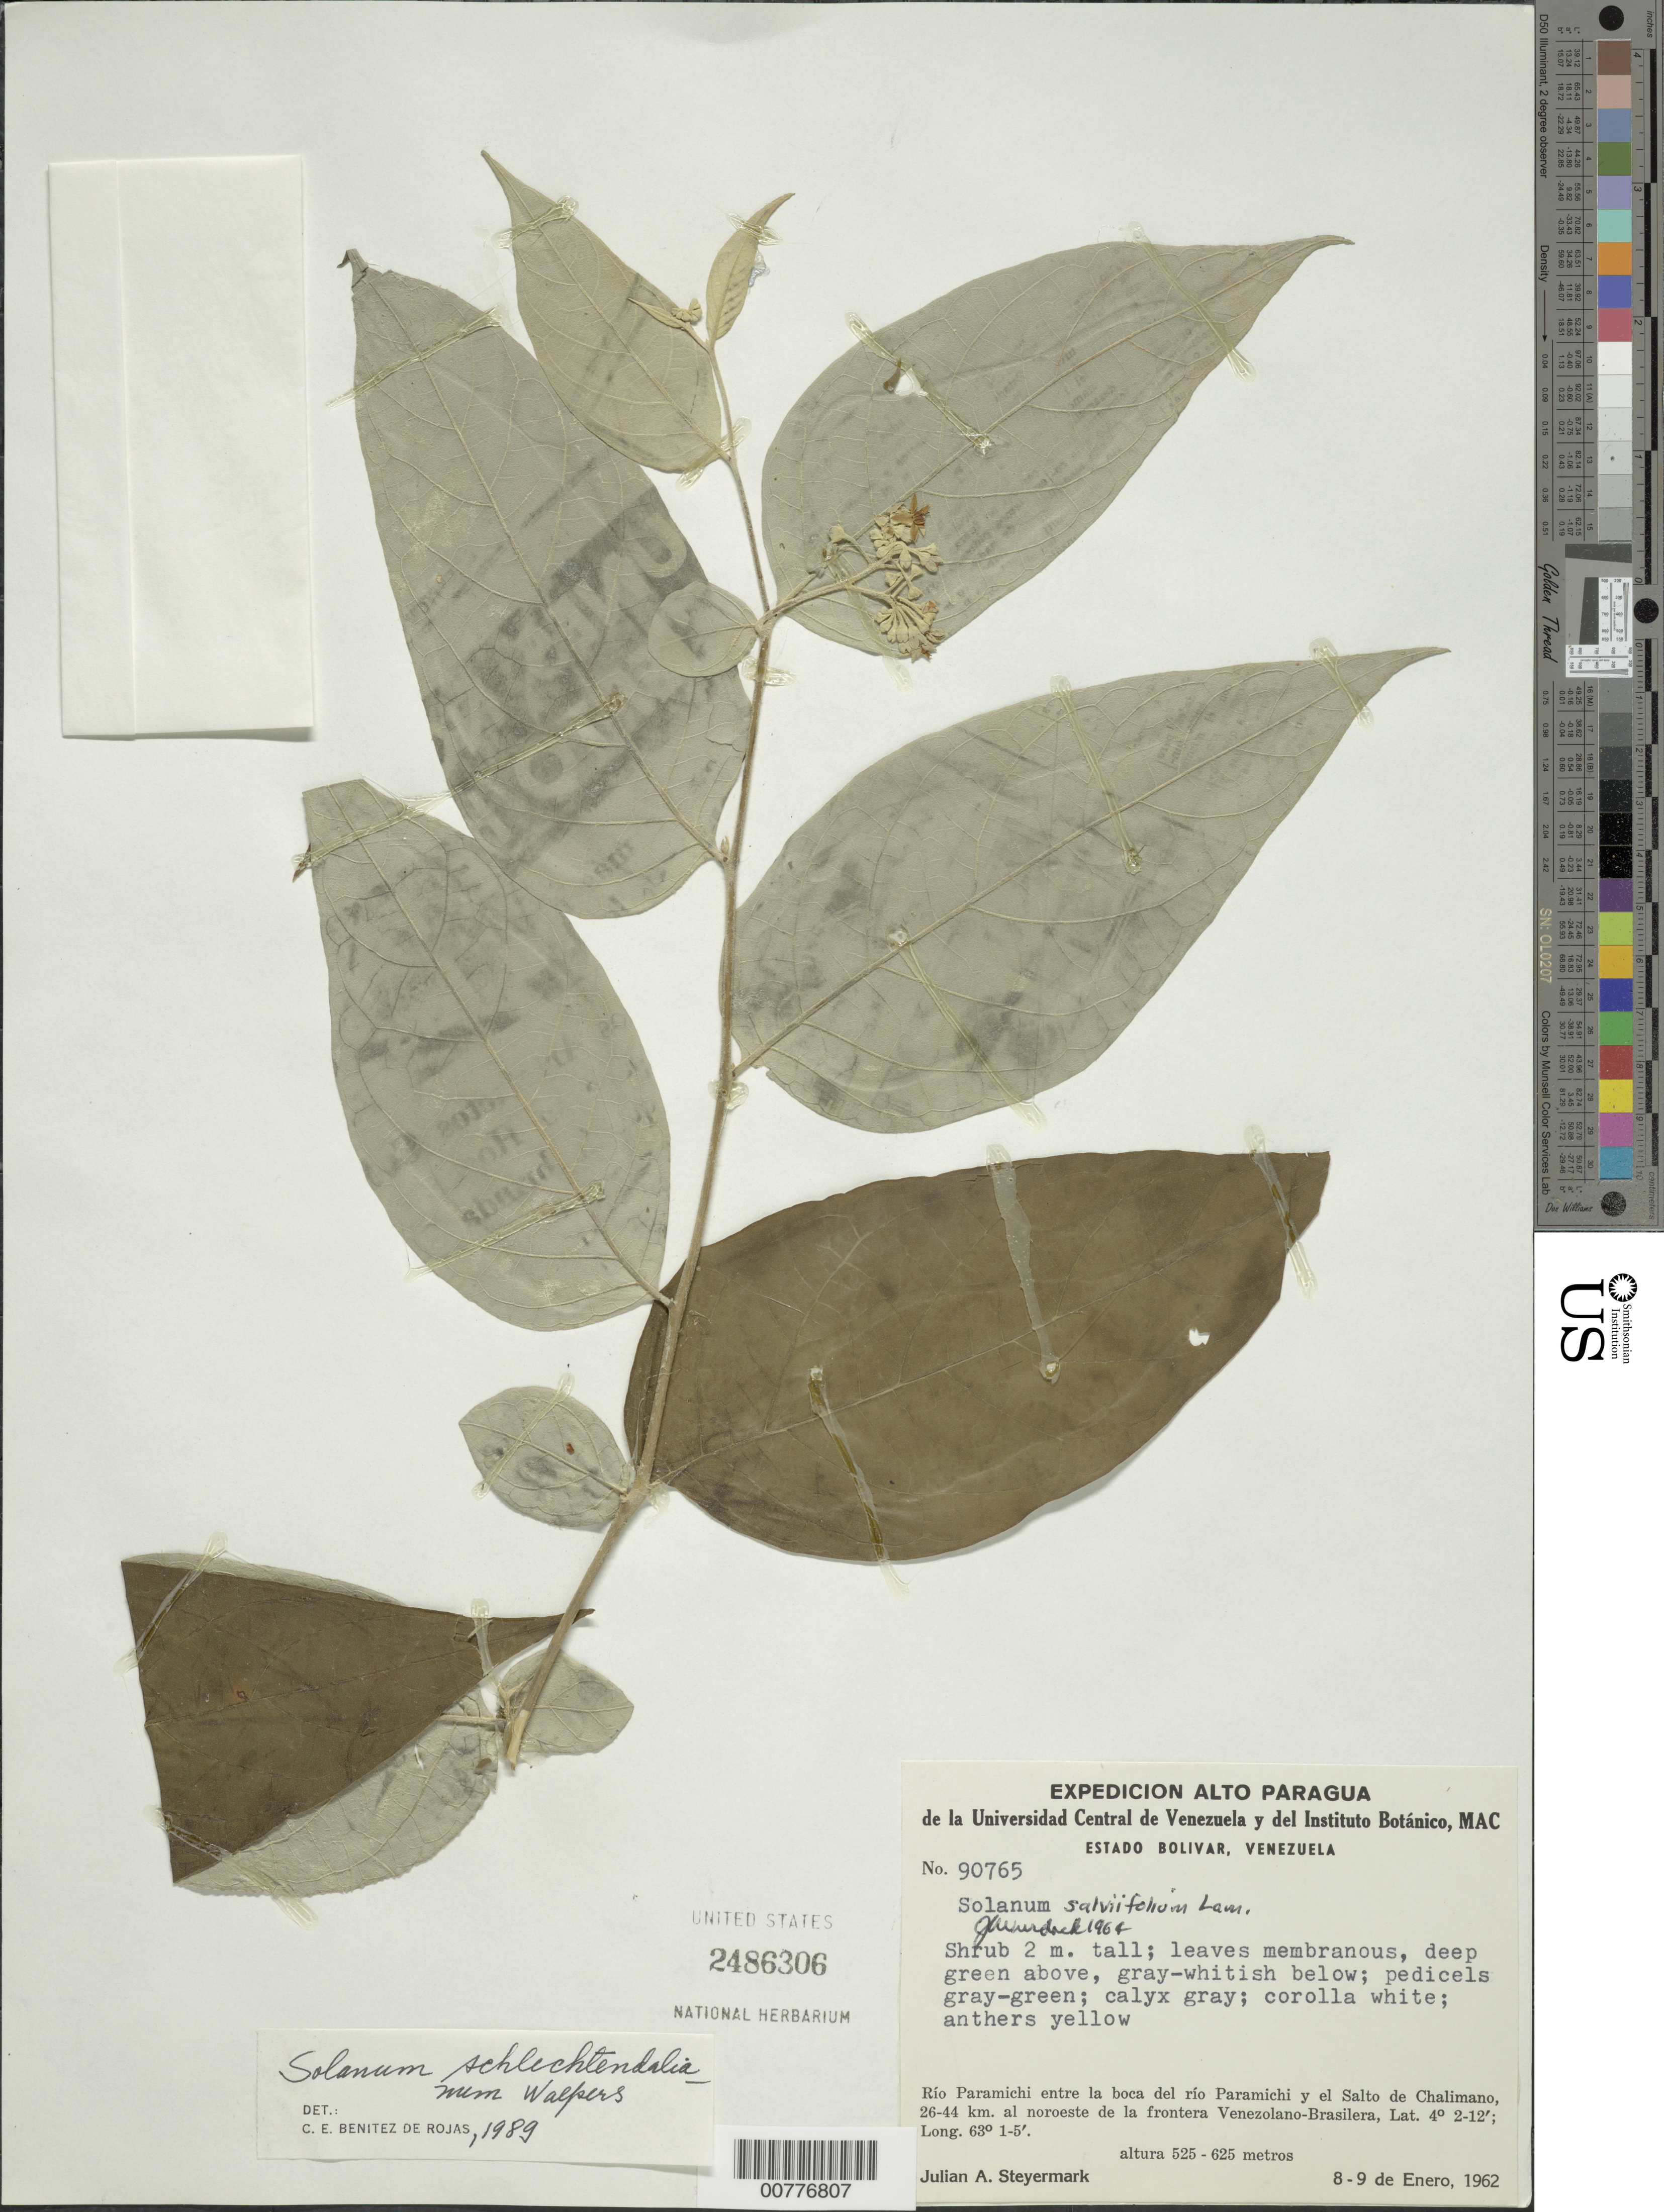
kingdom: Plantae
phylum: Tracheophyta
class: Magnoliopsida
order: Solanales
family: Solanaceae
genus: Solanum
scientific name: Solanum schlechtendalianum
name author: Walp.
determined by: Benítez, C. E.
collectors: J. Steyermark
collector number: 90765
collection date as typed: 1 Jan 1962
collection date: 1962-01-01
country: Venezuela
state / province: Bolívar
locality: Río Paramichi entre la boca del río Paramichi y el Salto de Chalimano, 26-44 NE de la Venezuela-Brazil border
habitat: lat/long: 4º 2-12'; 63º 1-5'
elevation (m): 525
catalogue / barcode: US 2486306